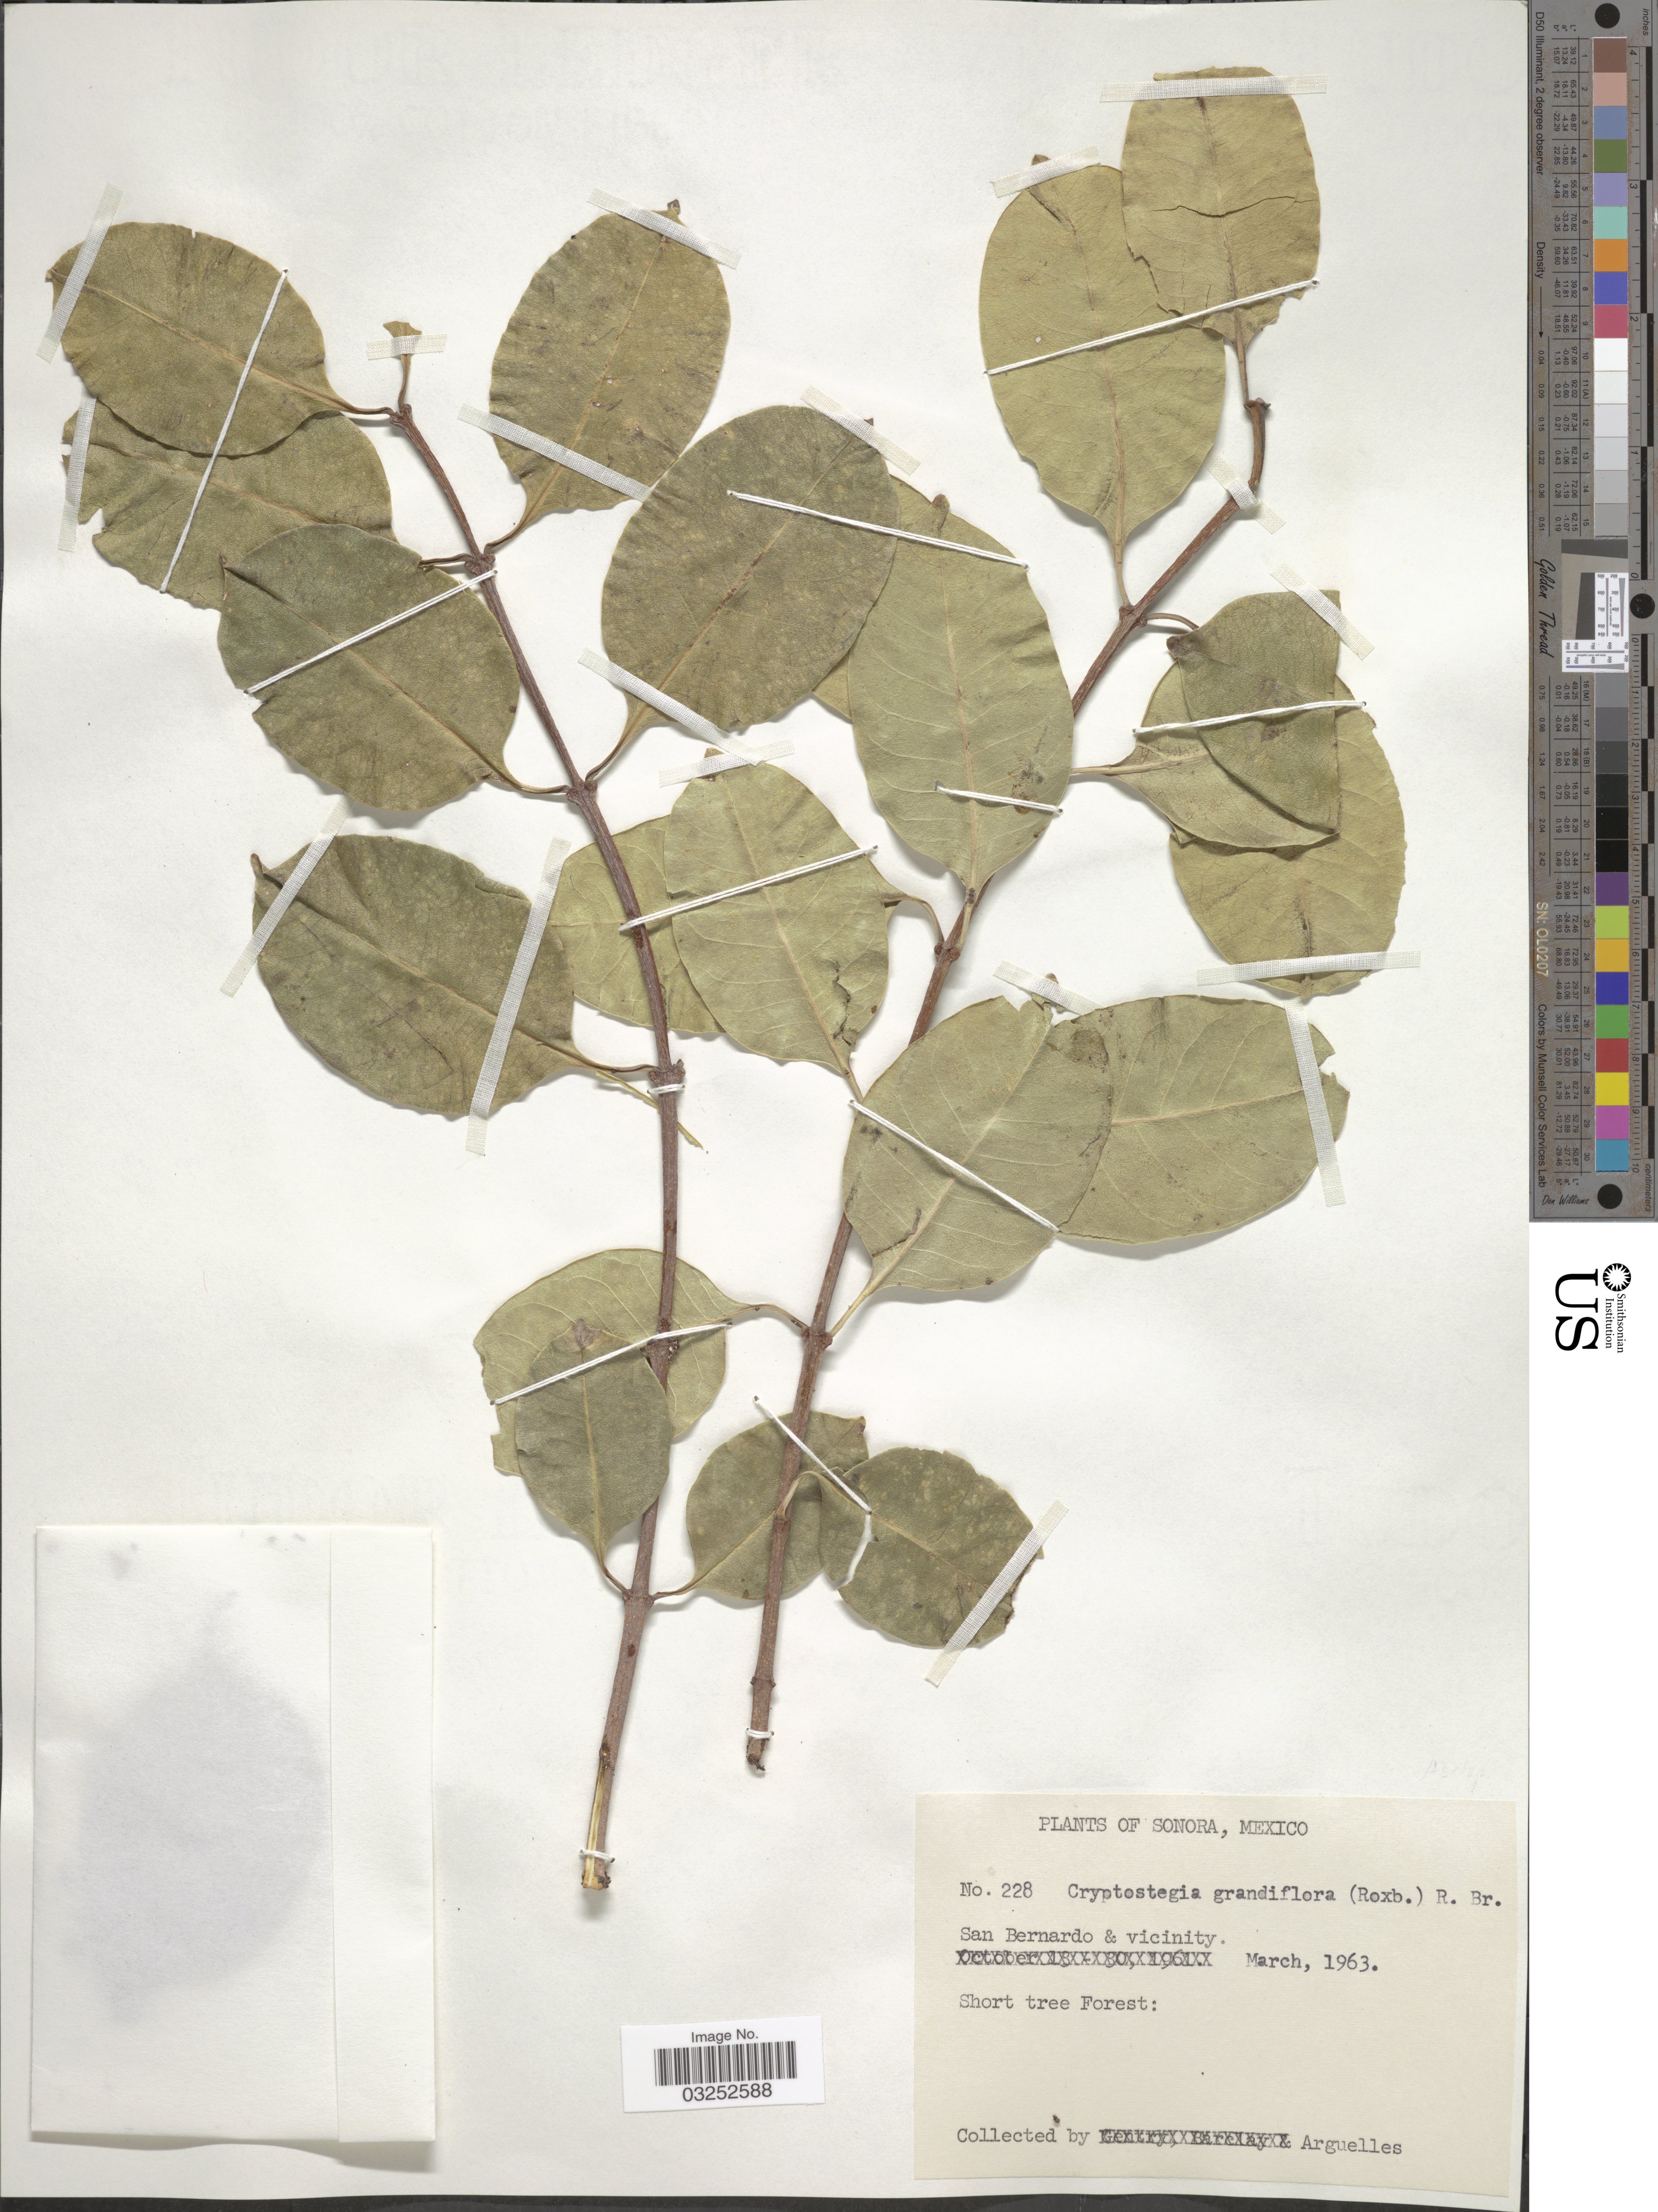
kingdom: Plantae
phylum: Tracheophyta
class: Magnoliopsida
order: Gentianales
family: Apocynaceae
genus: Cryptostegia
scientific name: Cryptostegia grandiflora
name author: Roxb. ex R. Br.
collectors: Arguelles, --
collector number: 228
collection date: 1963-03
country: Mexico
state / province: Sonora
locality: San Bernardo & vicinity.